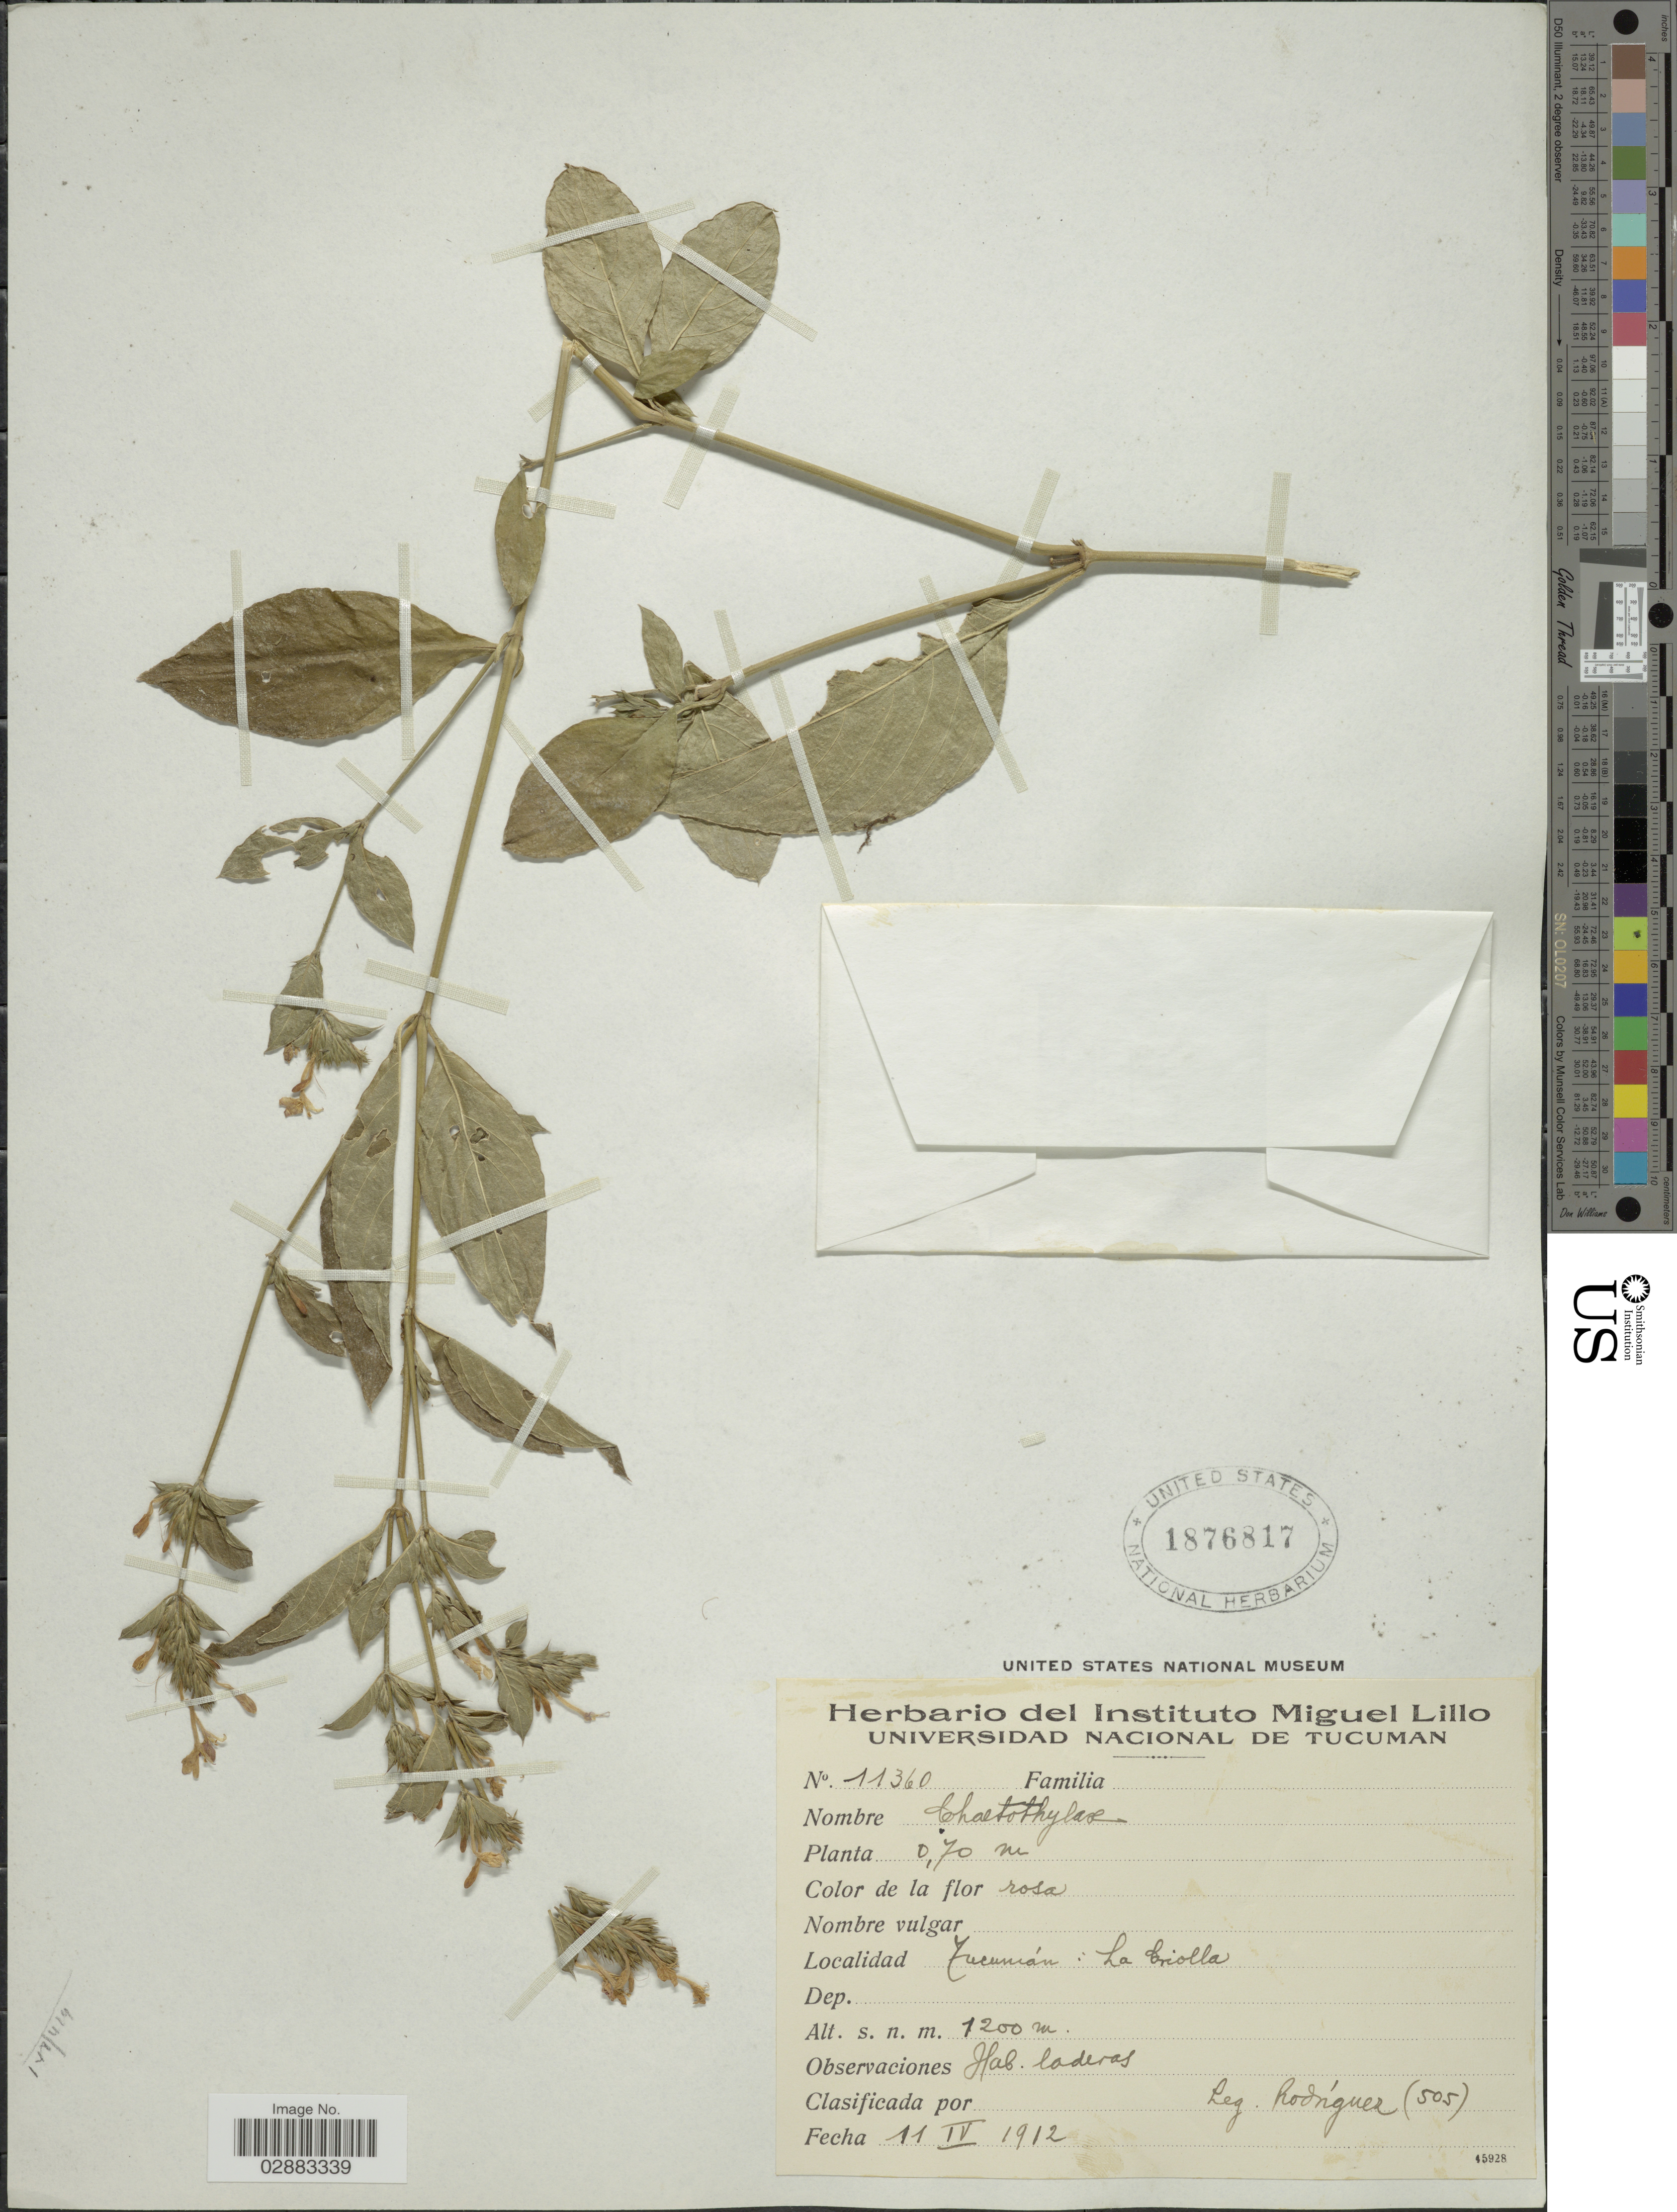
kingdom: Plantae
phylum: Tracheophyta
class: Magnoliopsida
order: Lamiales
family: Acanthaceae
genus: Justicia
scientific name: Justicia goudotii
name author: V.A.W. Graham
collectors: Rodriguez, --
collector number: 505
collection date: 1912-04-11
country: Argentina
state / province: Tucuman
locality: Tucumán: La Criolla.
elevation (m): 1200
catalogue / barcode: US 1876817